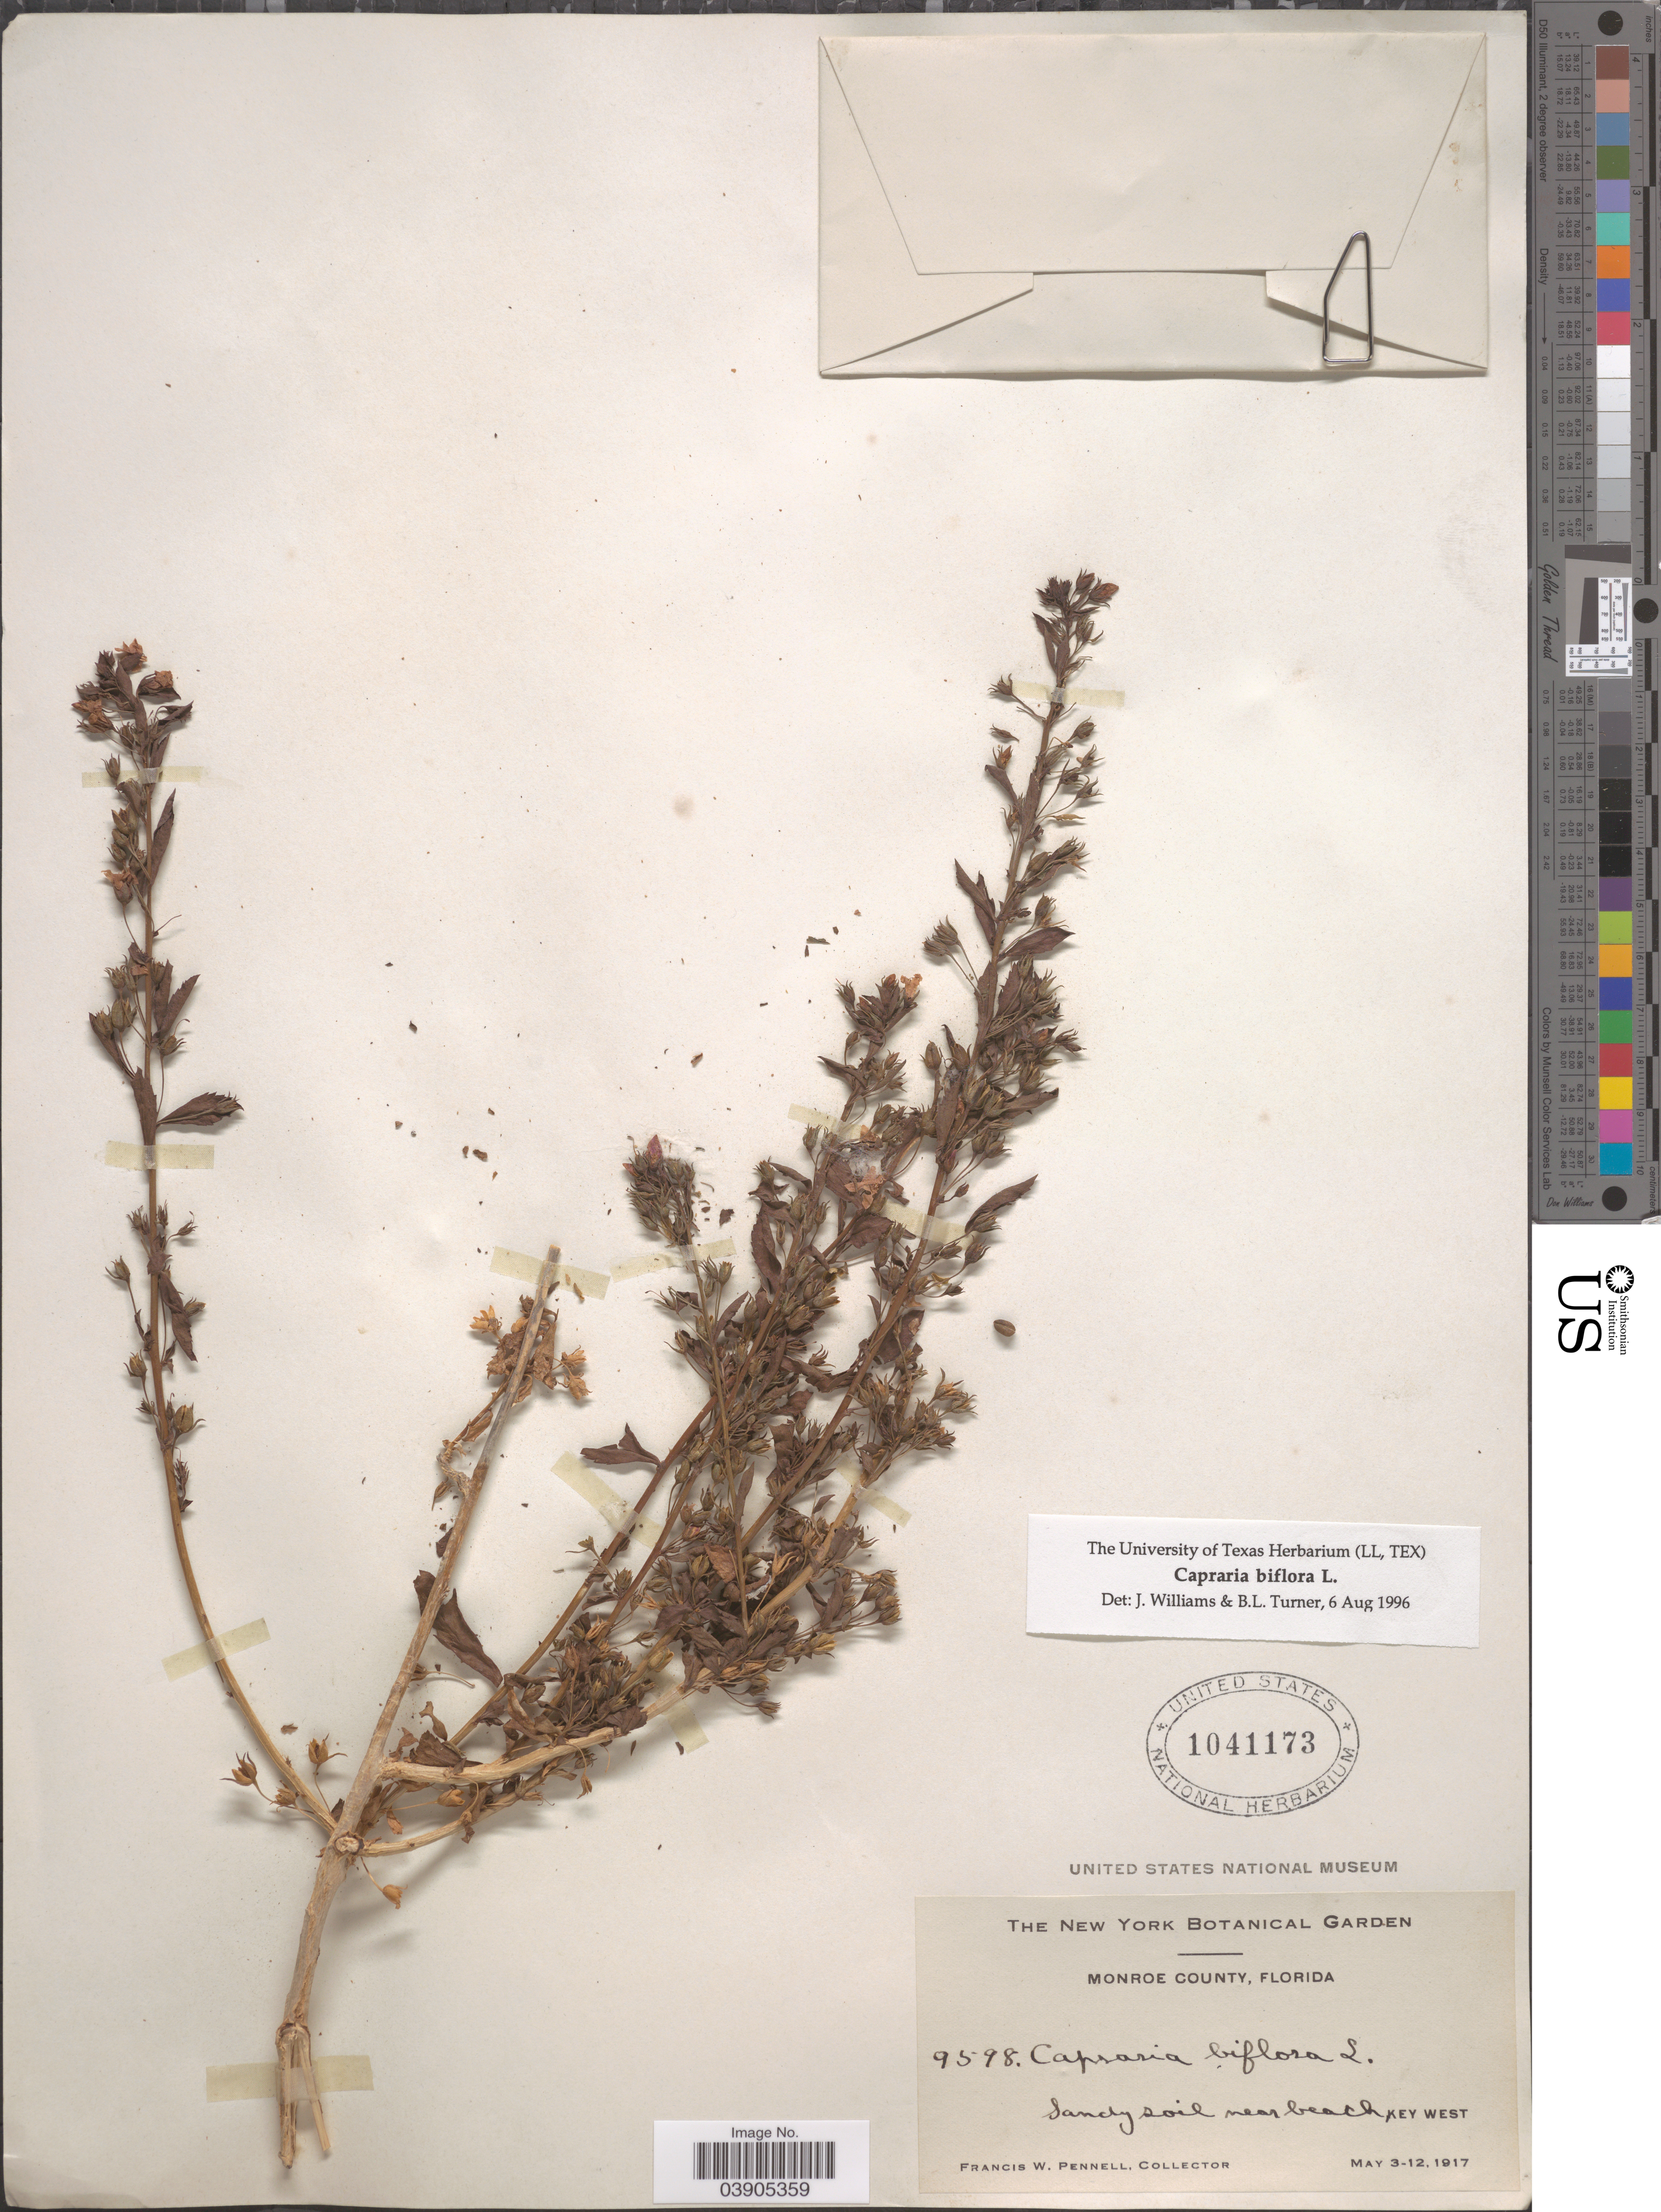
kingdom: Plantae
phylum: Tracheophyta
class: Magnoliopsida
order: Lamiales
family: Scrophulariaceae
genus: Capraria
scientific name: Capraria biflora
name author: L.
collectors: F. W. Pennell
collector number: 9598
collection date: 1917-05-03/1917-05-12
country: United States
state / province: Florida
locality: Monroe County. Sandy soil near beach, Key West.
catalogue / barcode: US 1041173